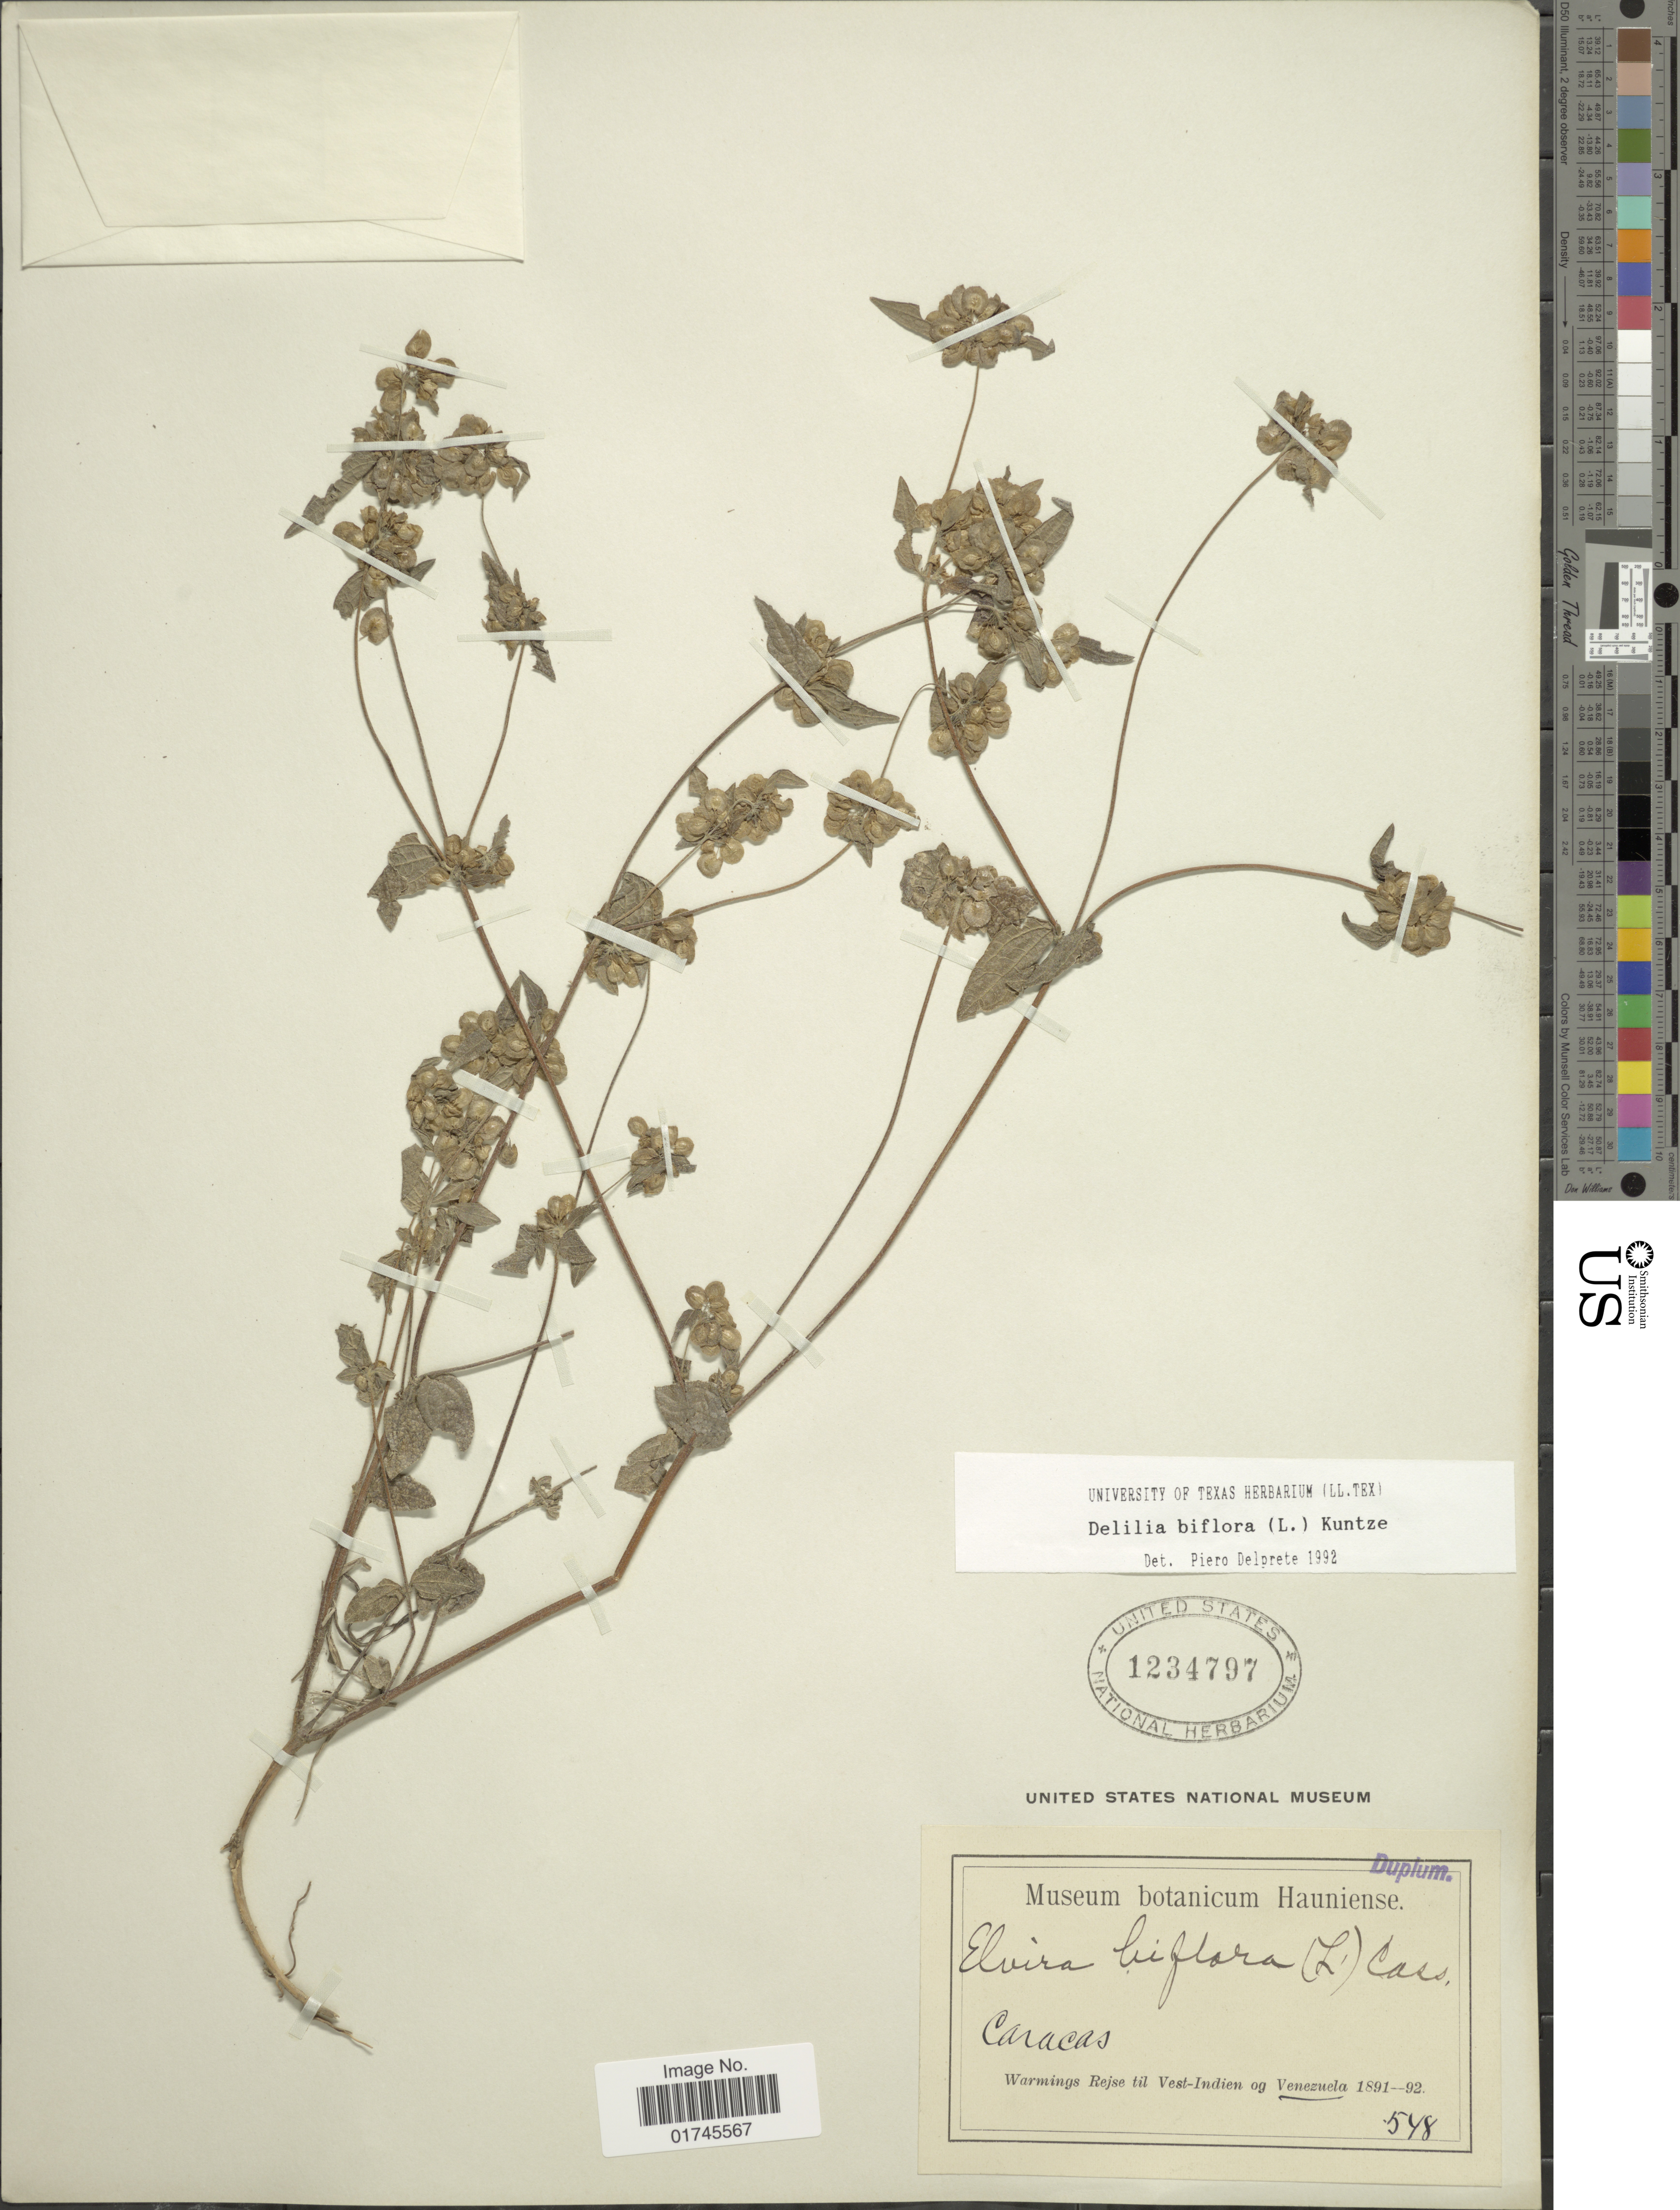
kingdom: Plantae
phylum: Tracheophyta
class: Magnoliopsida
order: Asterales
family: Asteraceae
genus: Delilia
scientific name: Delilia biflora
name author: (L.) Kuntze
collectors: Warming, --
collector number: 548*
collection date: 1891/1892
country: Venezuela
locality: Caracas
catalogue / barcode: US 1234797